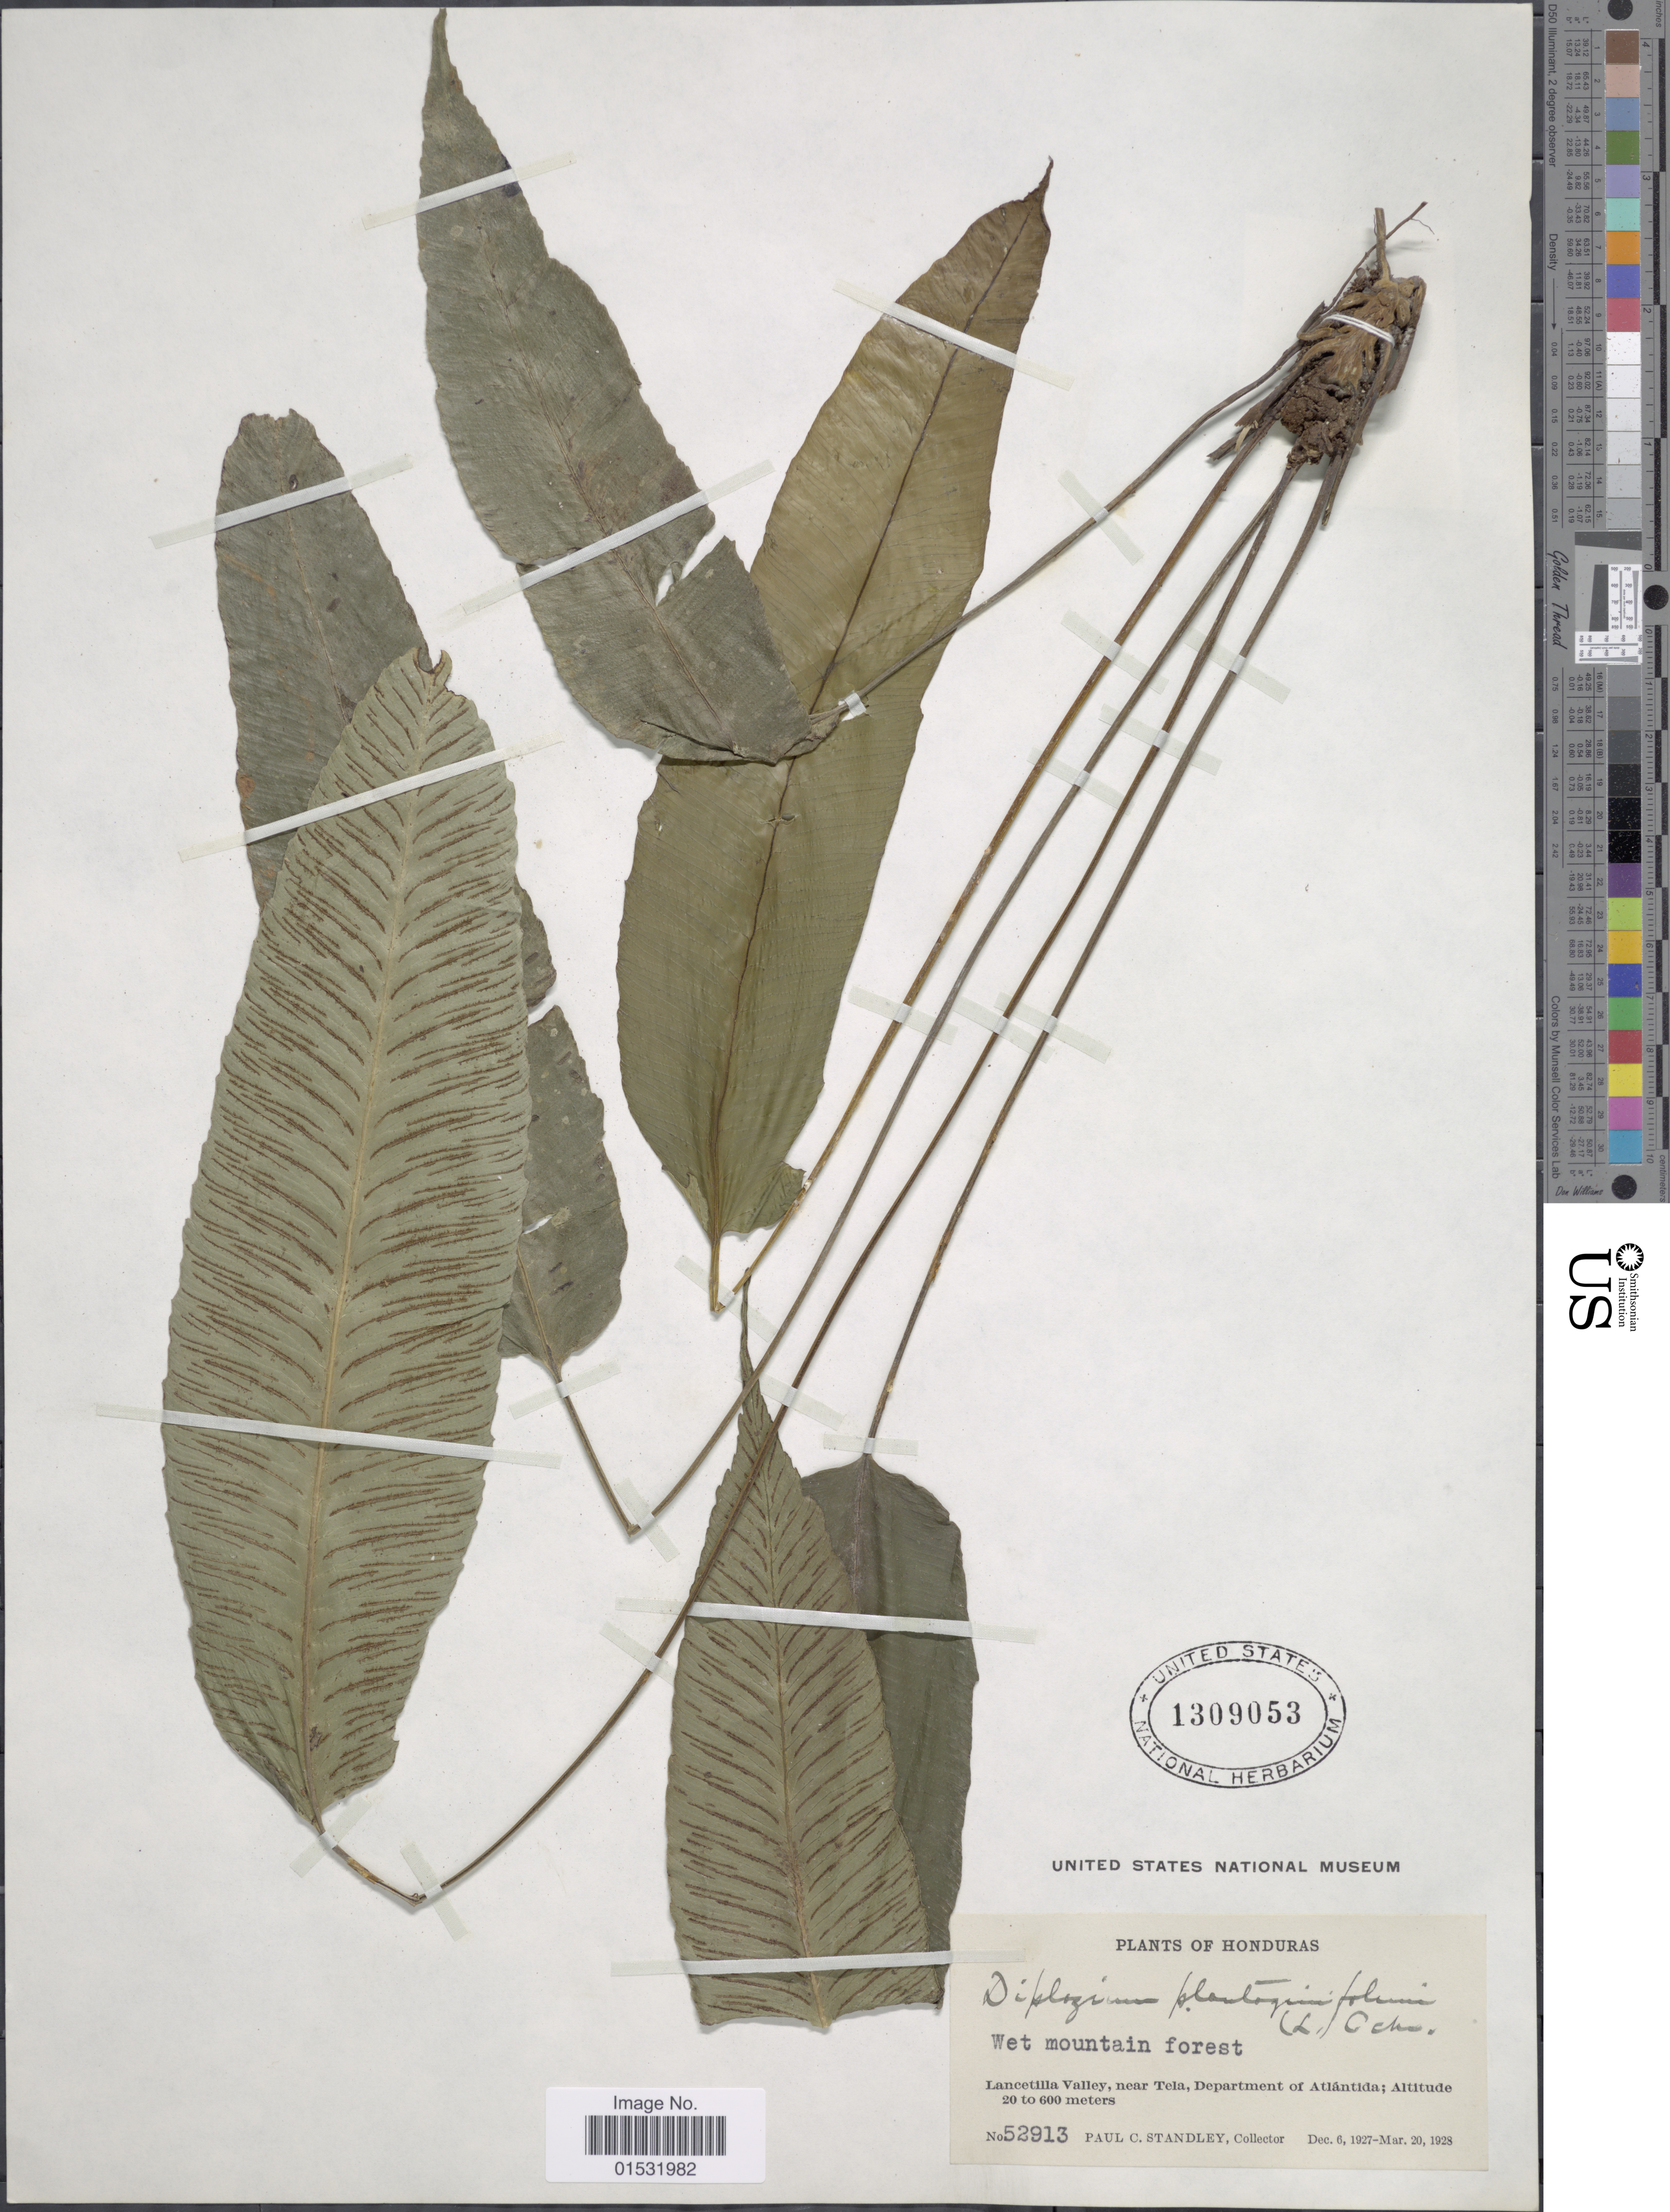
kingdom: Plantae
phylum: Tracheophyta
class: Polypodiopsida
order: Polypodiales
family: Athyriaceae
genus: Diplazium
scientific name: Diplazium plantaginifolium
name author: (L.) Urb.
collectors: P. C. Standley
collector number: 52913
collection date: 1927-12-06/1928-03-20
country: Honduras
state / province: Atlántida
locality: Lancetilla Valley, near Tela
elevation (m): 20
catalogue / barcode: US 1309053